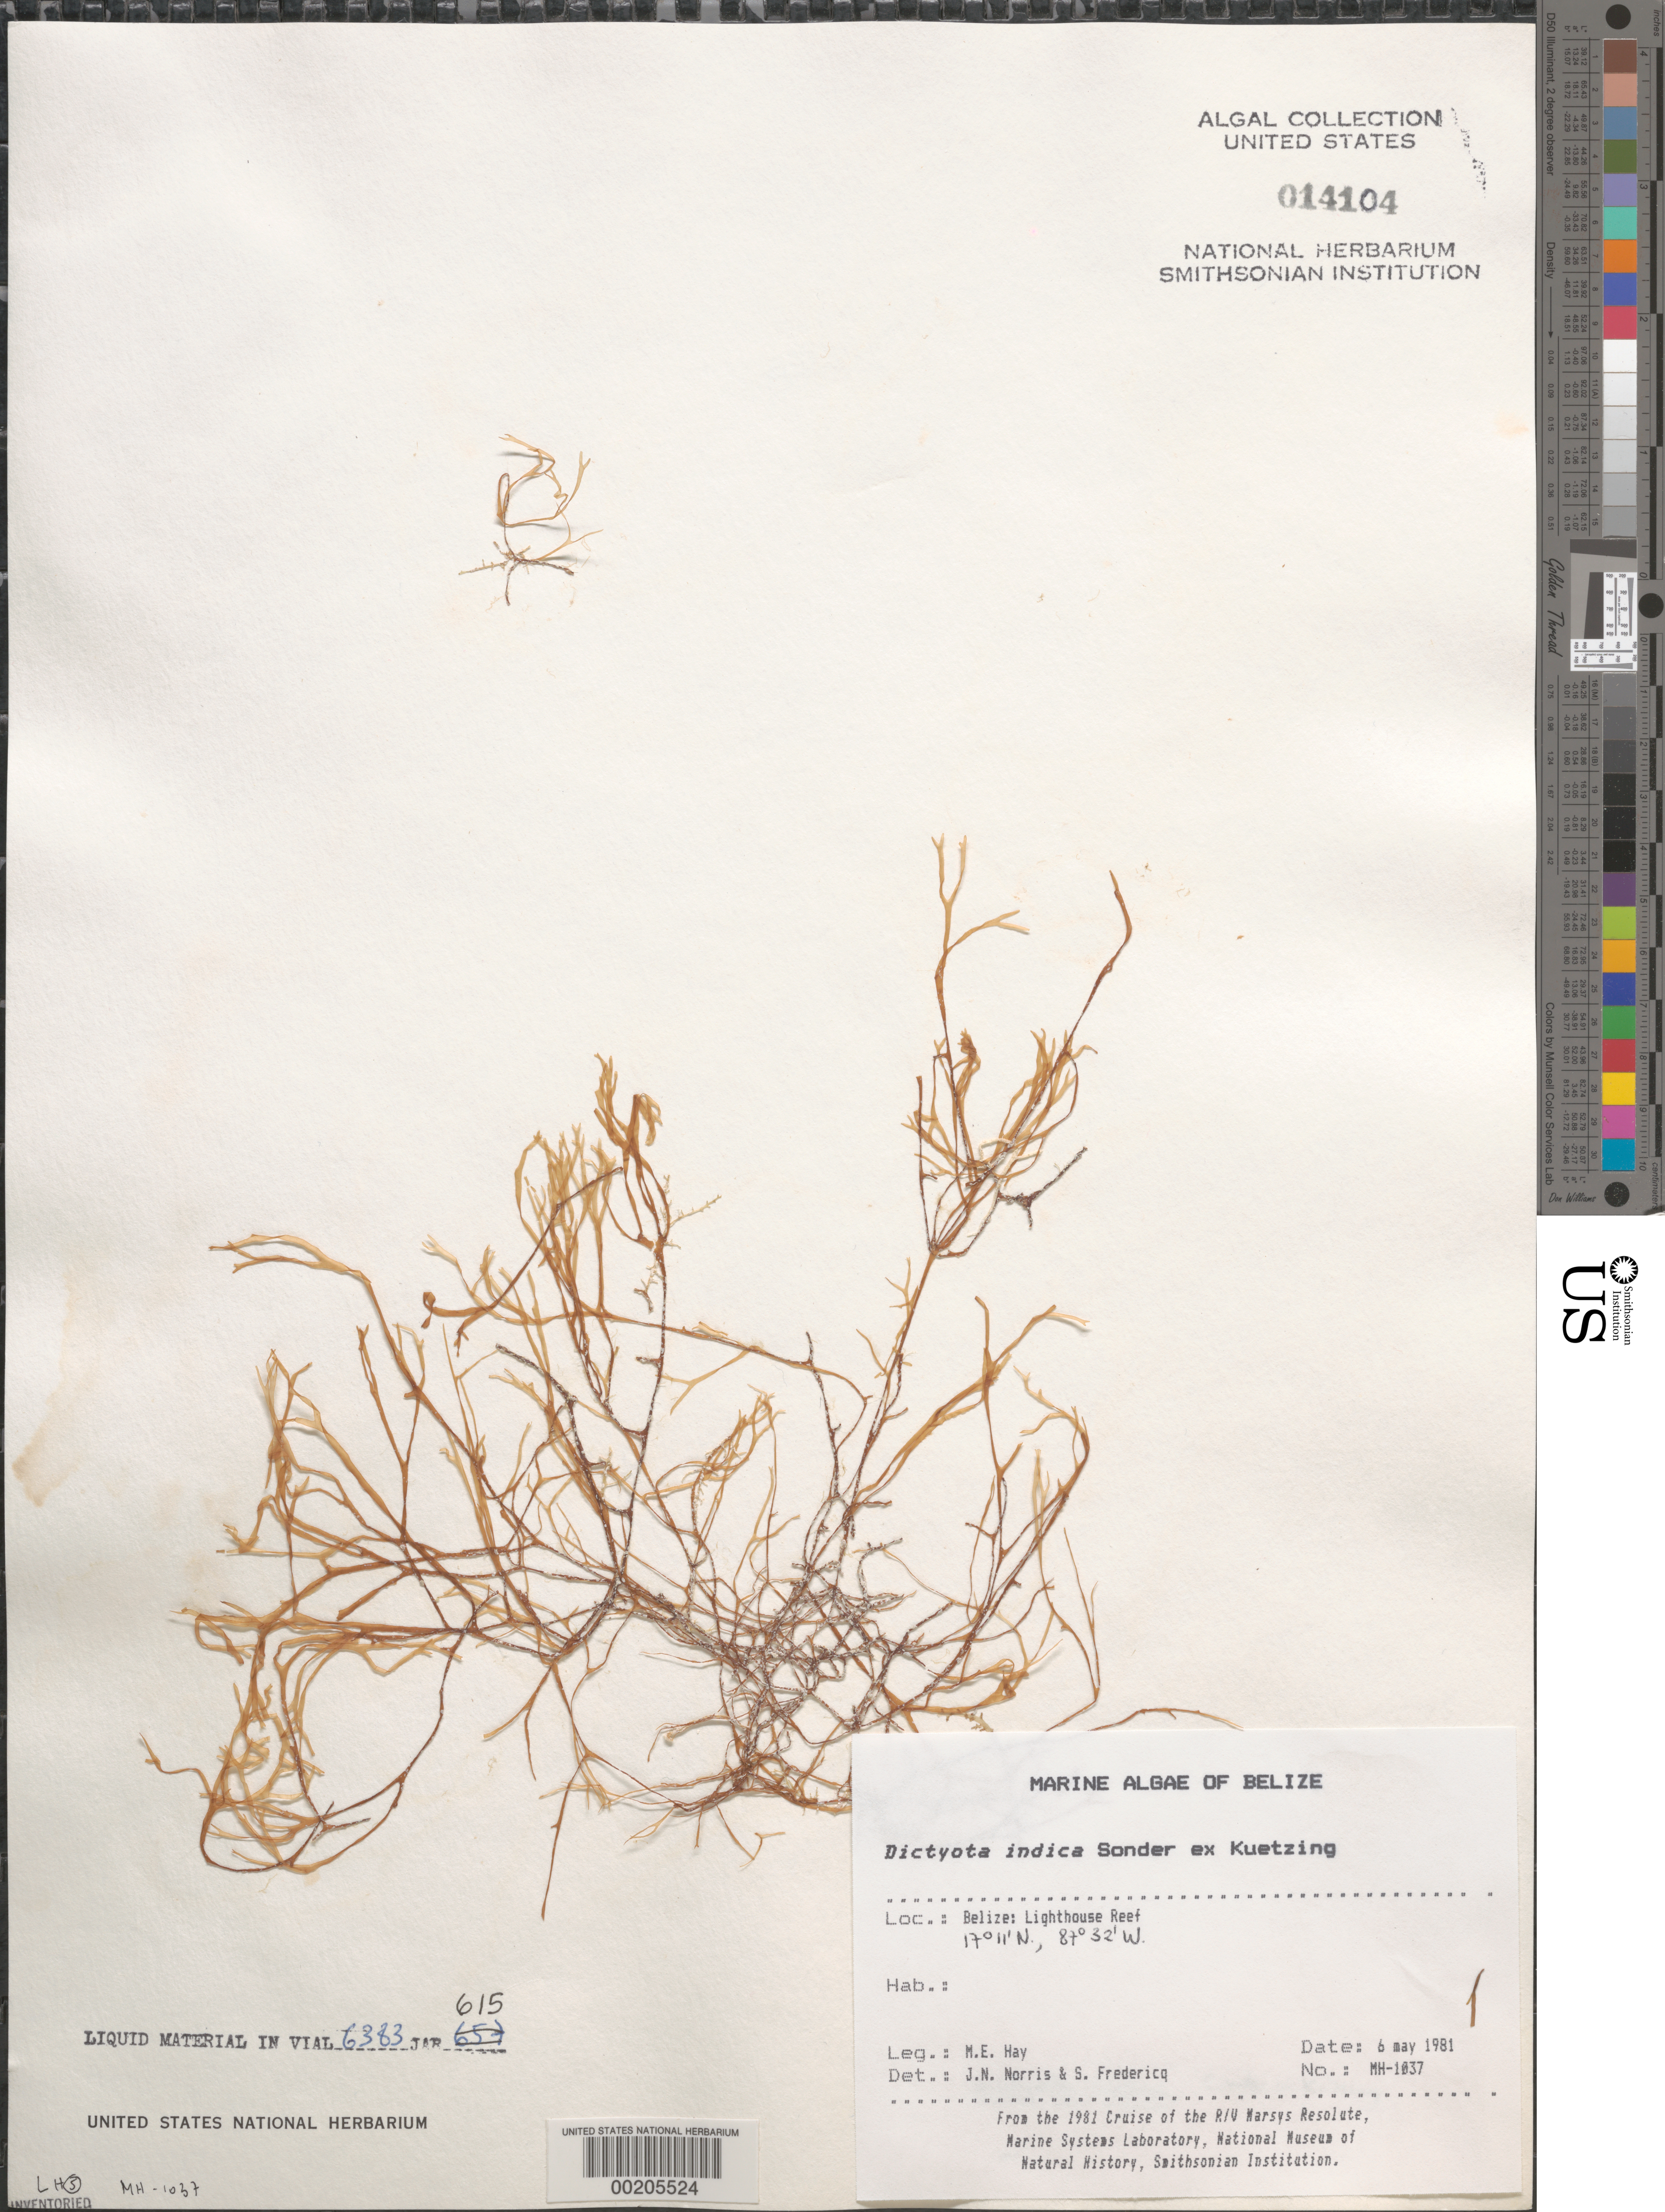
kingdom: Chromista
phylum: Ochrophyta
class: Phaeophyceae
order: Dictyotales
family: Dictyotaceae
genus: Dictyota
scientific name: Dictyota indica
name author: Anand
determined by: Norris, J. N.; Fredericq, S.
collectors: M. E. Hay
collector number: MEH-1037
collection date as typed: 06 May 1981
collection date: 1981-05-06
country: Belize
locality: Lighthouse reef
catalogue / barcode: US 14104